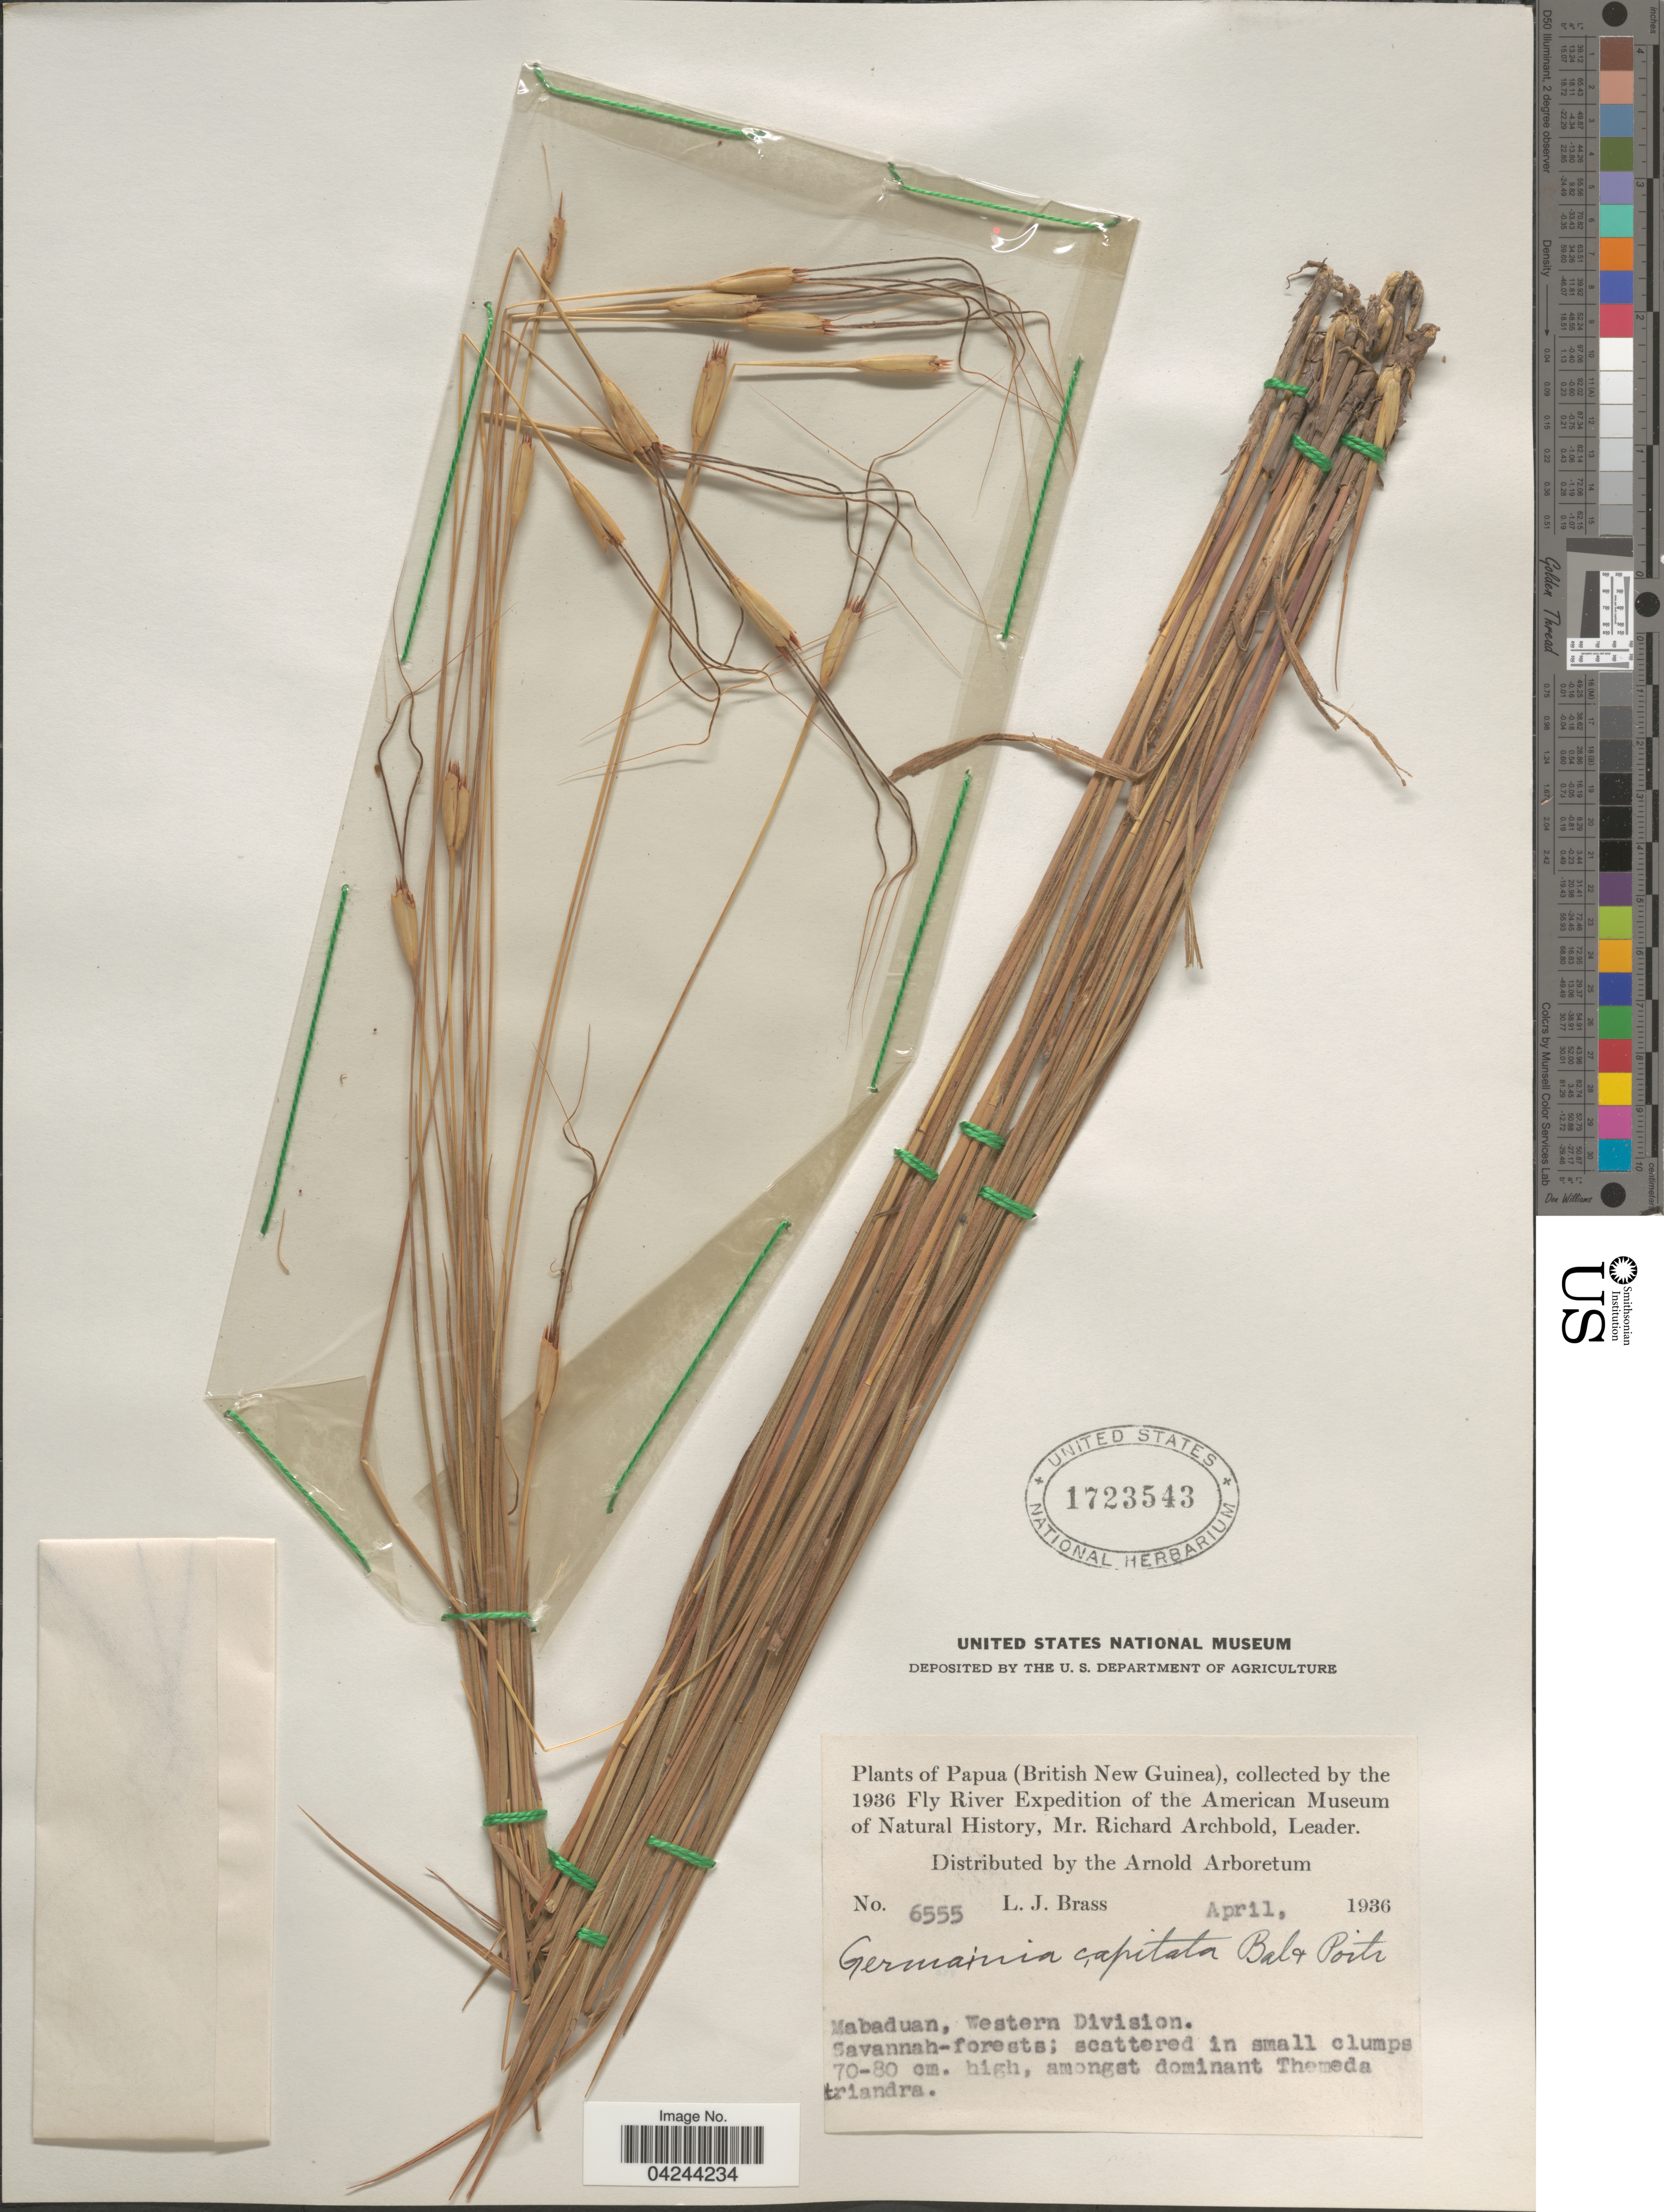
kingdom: Plantae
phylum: Tracheophyta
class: Liliopsida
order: Poales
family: Poaceae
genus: Germainia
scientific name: Germainia capitata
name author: Balansa & Poitr.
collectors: L. J. Brass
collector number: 6555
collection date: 1936-04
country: Papua New Guinea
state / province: Manus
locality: Papua (British New Guinea) the 1936 Fly River Expedition of the American Museum of Natural History. Mabaduan, Western Division.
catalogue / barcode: US 1723543